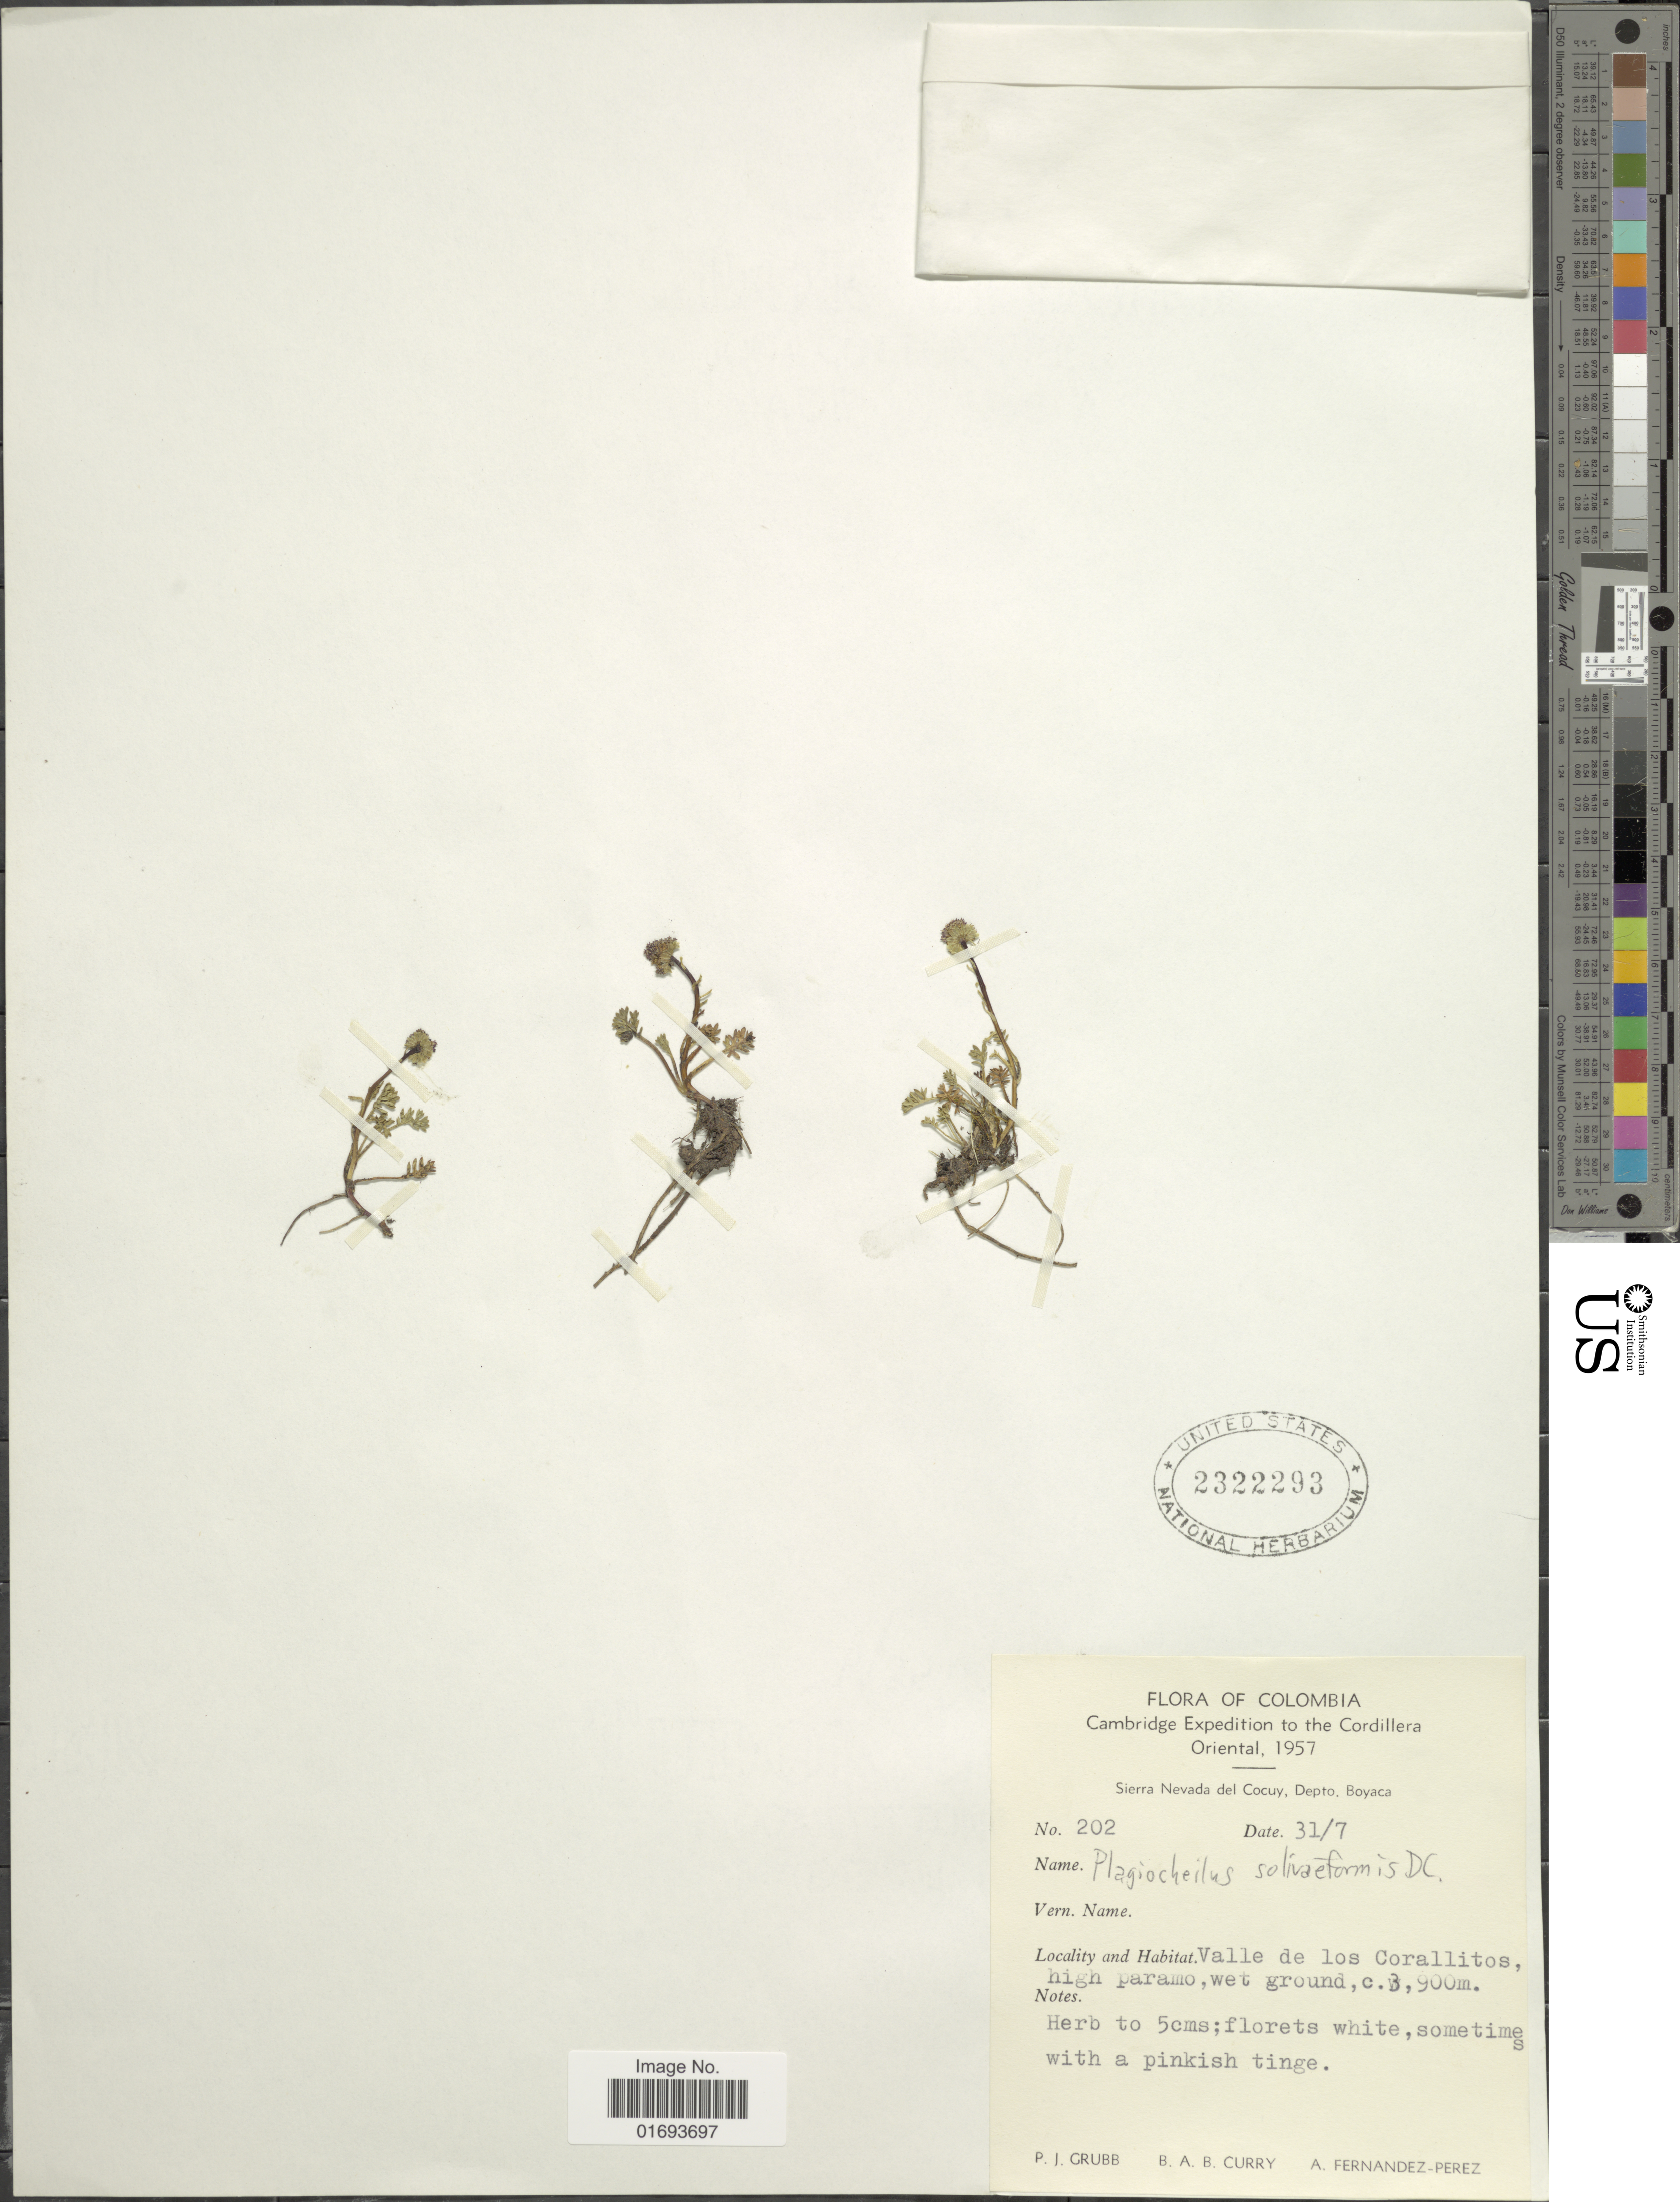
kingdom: Plantae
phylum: Tracheophyta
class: Magnoliopsida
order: Asterales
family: Asteraceae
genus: Plagiocheilus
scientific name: Plagiocheilus solivaeformis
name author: DC.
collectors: P. J. Grubb, B. Curry & A. Fernández-Pérez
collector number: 202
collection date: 1957-07-31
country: Colombia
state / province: Boyacá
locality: Sierra Nevada del Cocuy, Depto.Boyacá. Valle de los Corallitos, high paramo,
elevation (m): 3900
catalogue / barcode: US 2322293